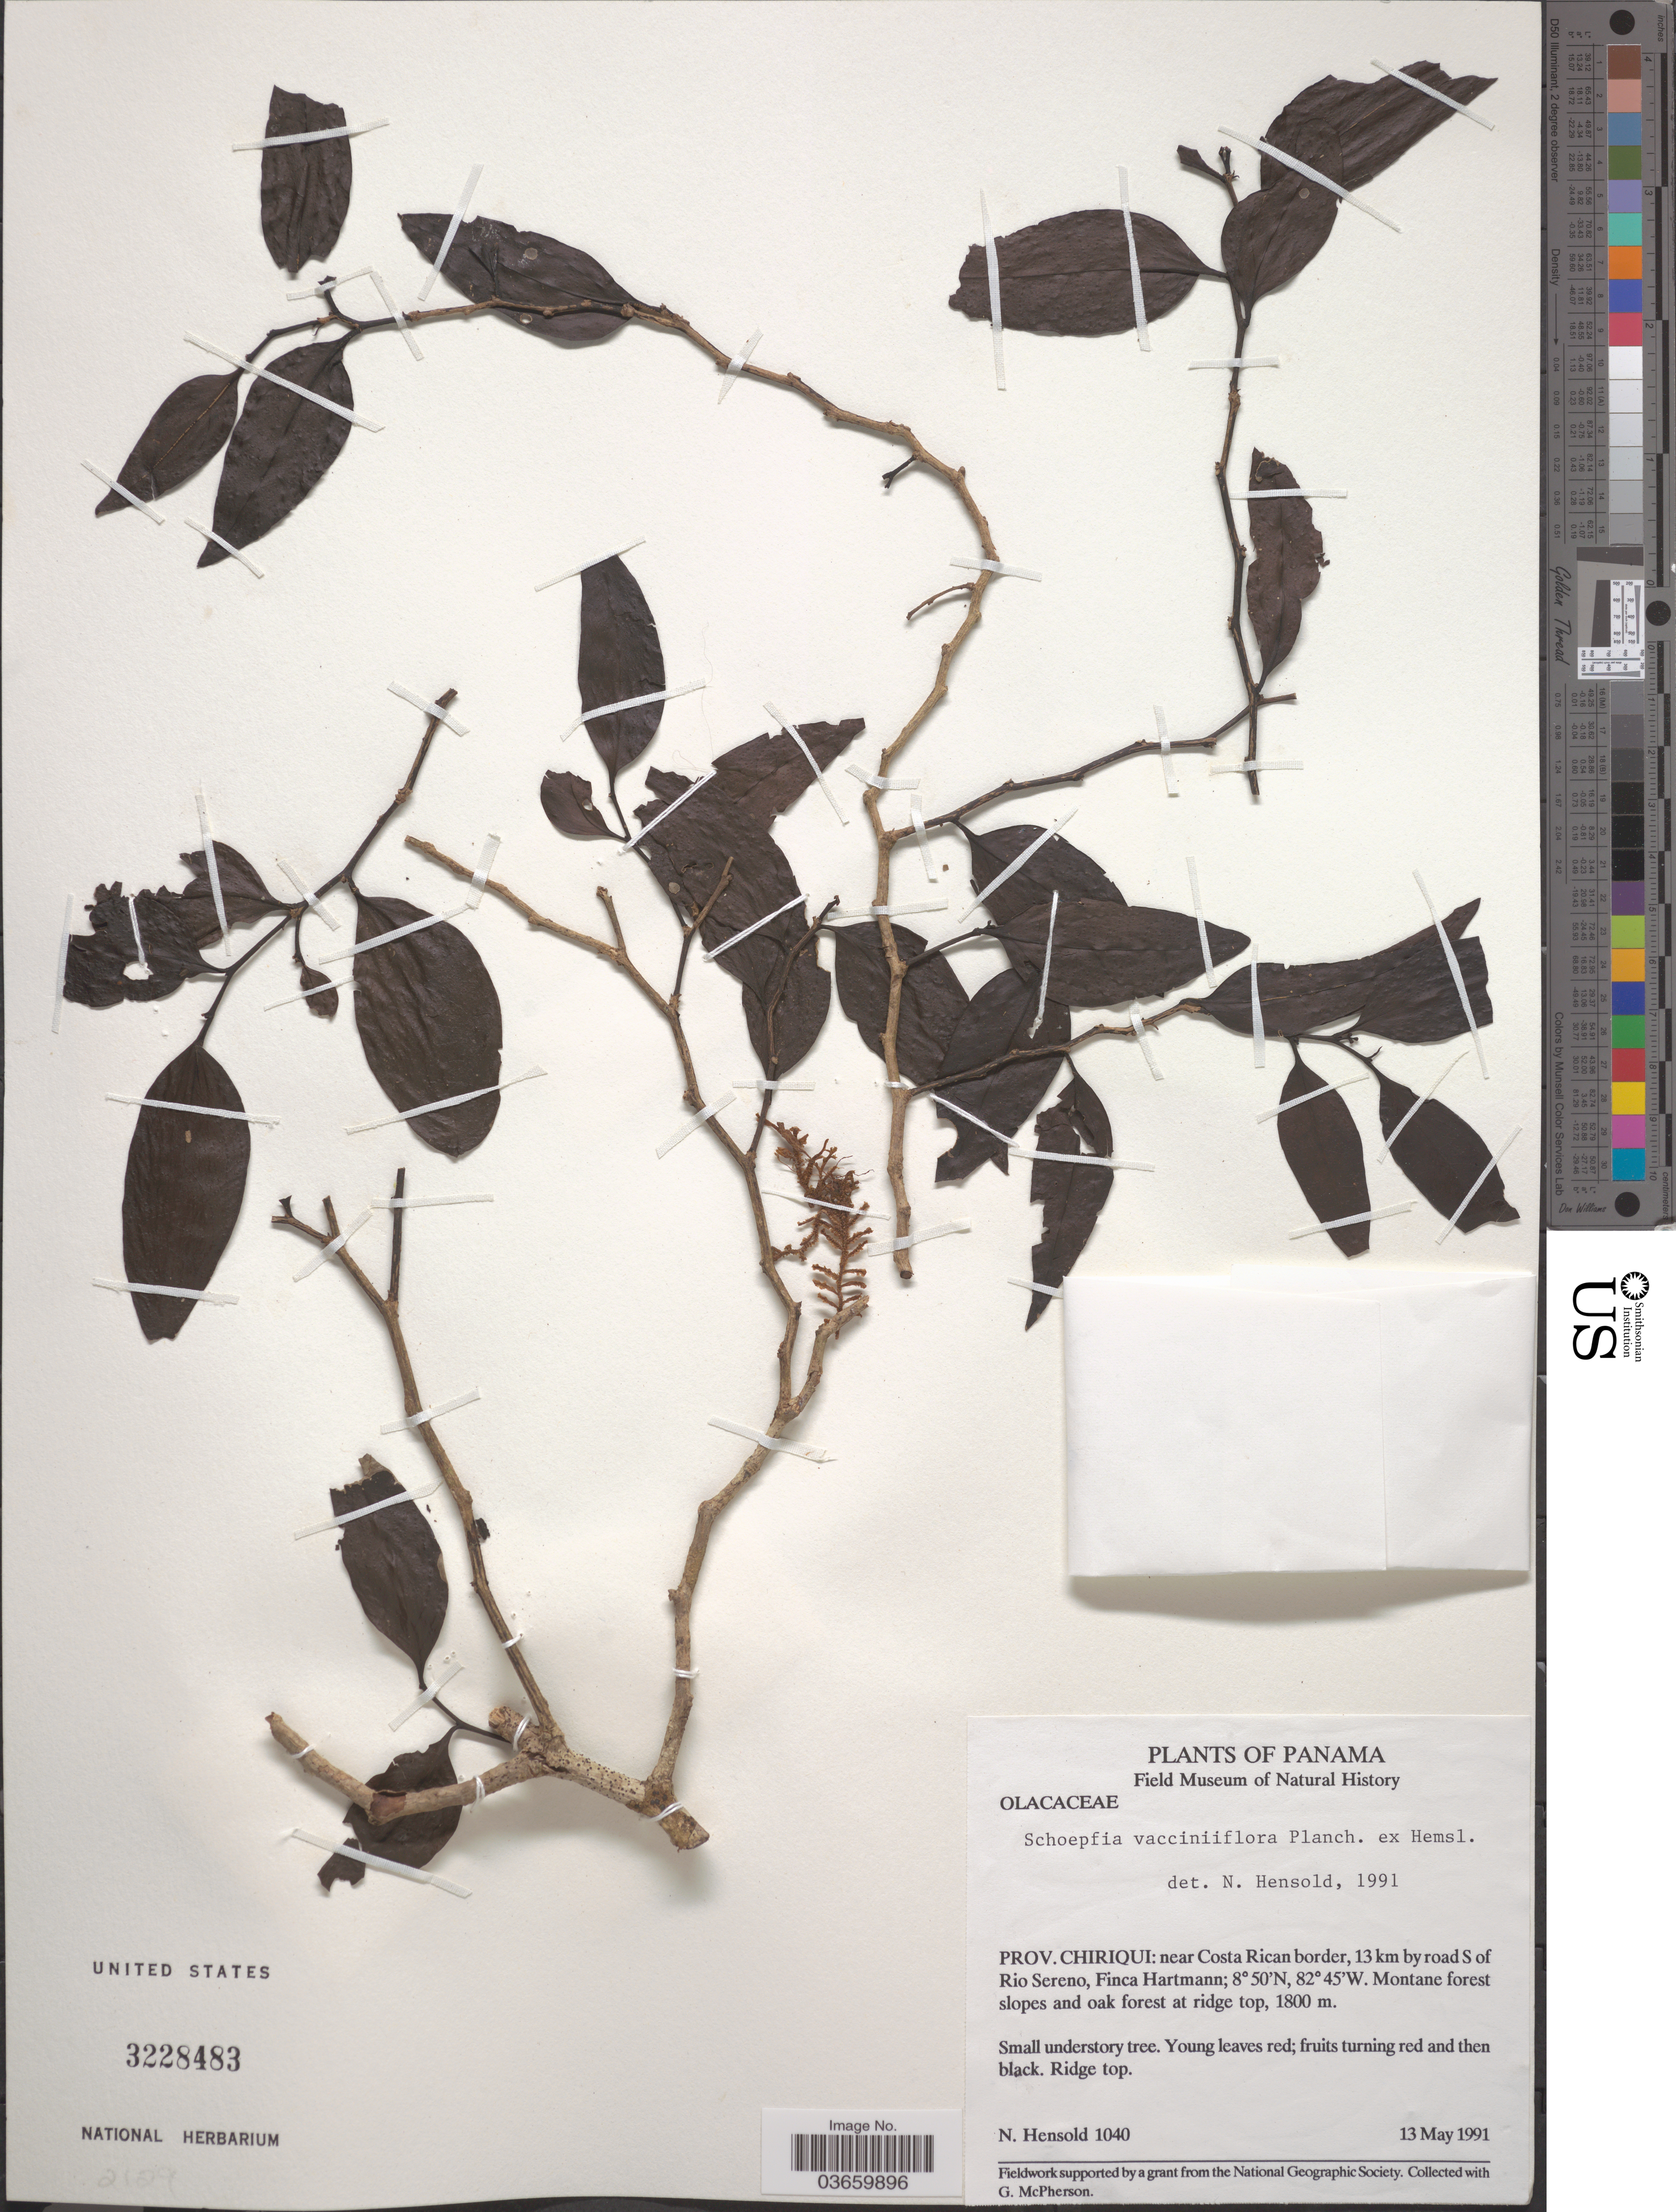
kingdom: Plantae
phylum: Tracheophyta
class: Magnoliopsida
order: Santalales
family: Schoepfiaceae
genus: Schoepfia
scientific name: Schoepfia vacciniiflora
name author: Planch. ex Hemsl.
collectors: N. Hensold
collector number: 1040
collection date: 1991-05-13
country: Panama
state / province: Chiriqui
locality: Near Costa Rican border, 13 km by road S of Rio Sereno, Finca Hartmann.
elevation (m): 1800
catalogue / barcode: US 3228483